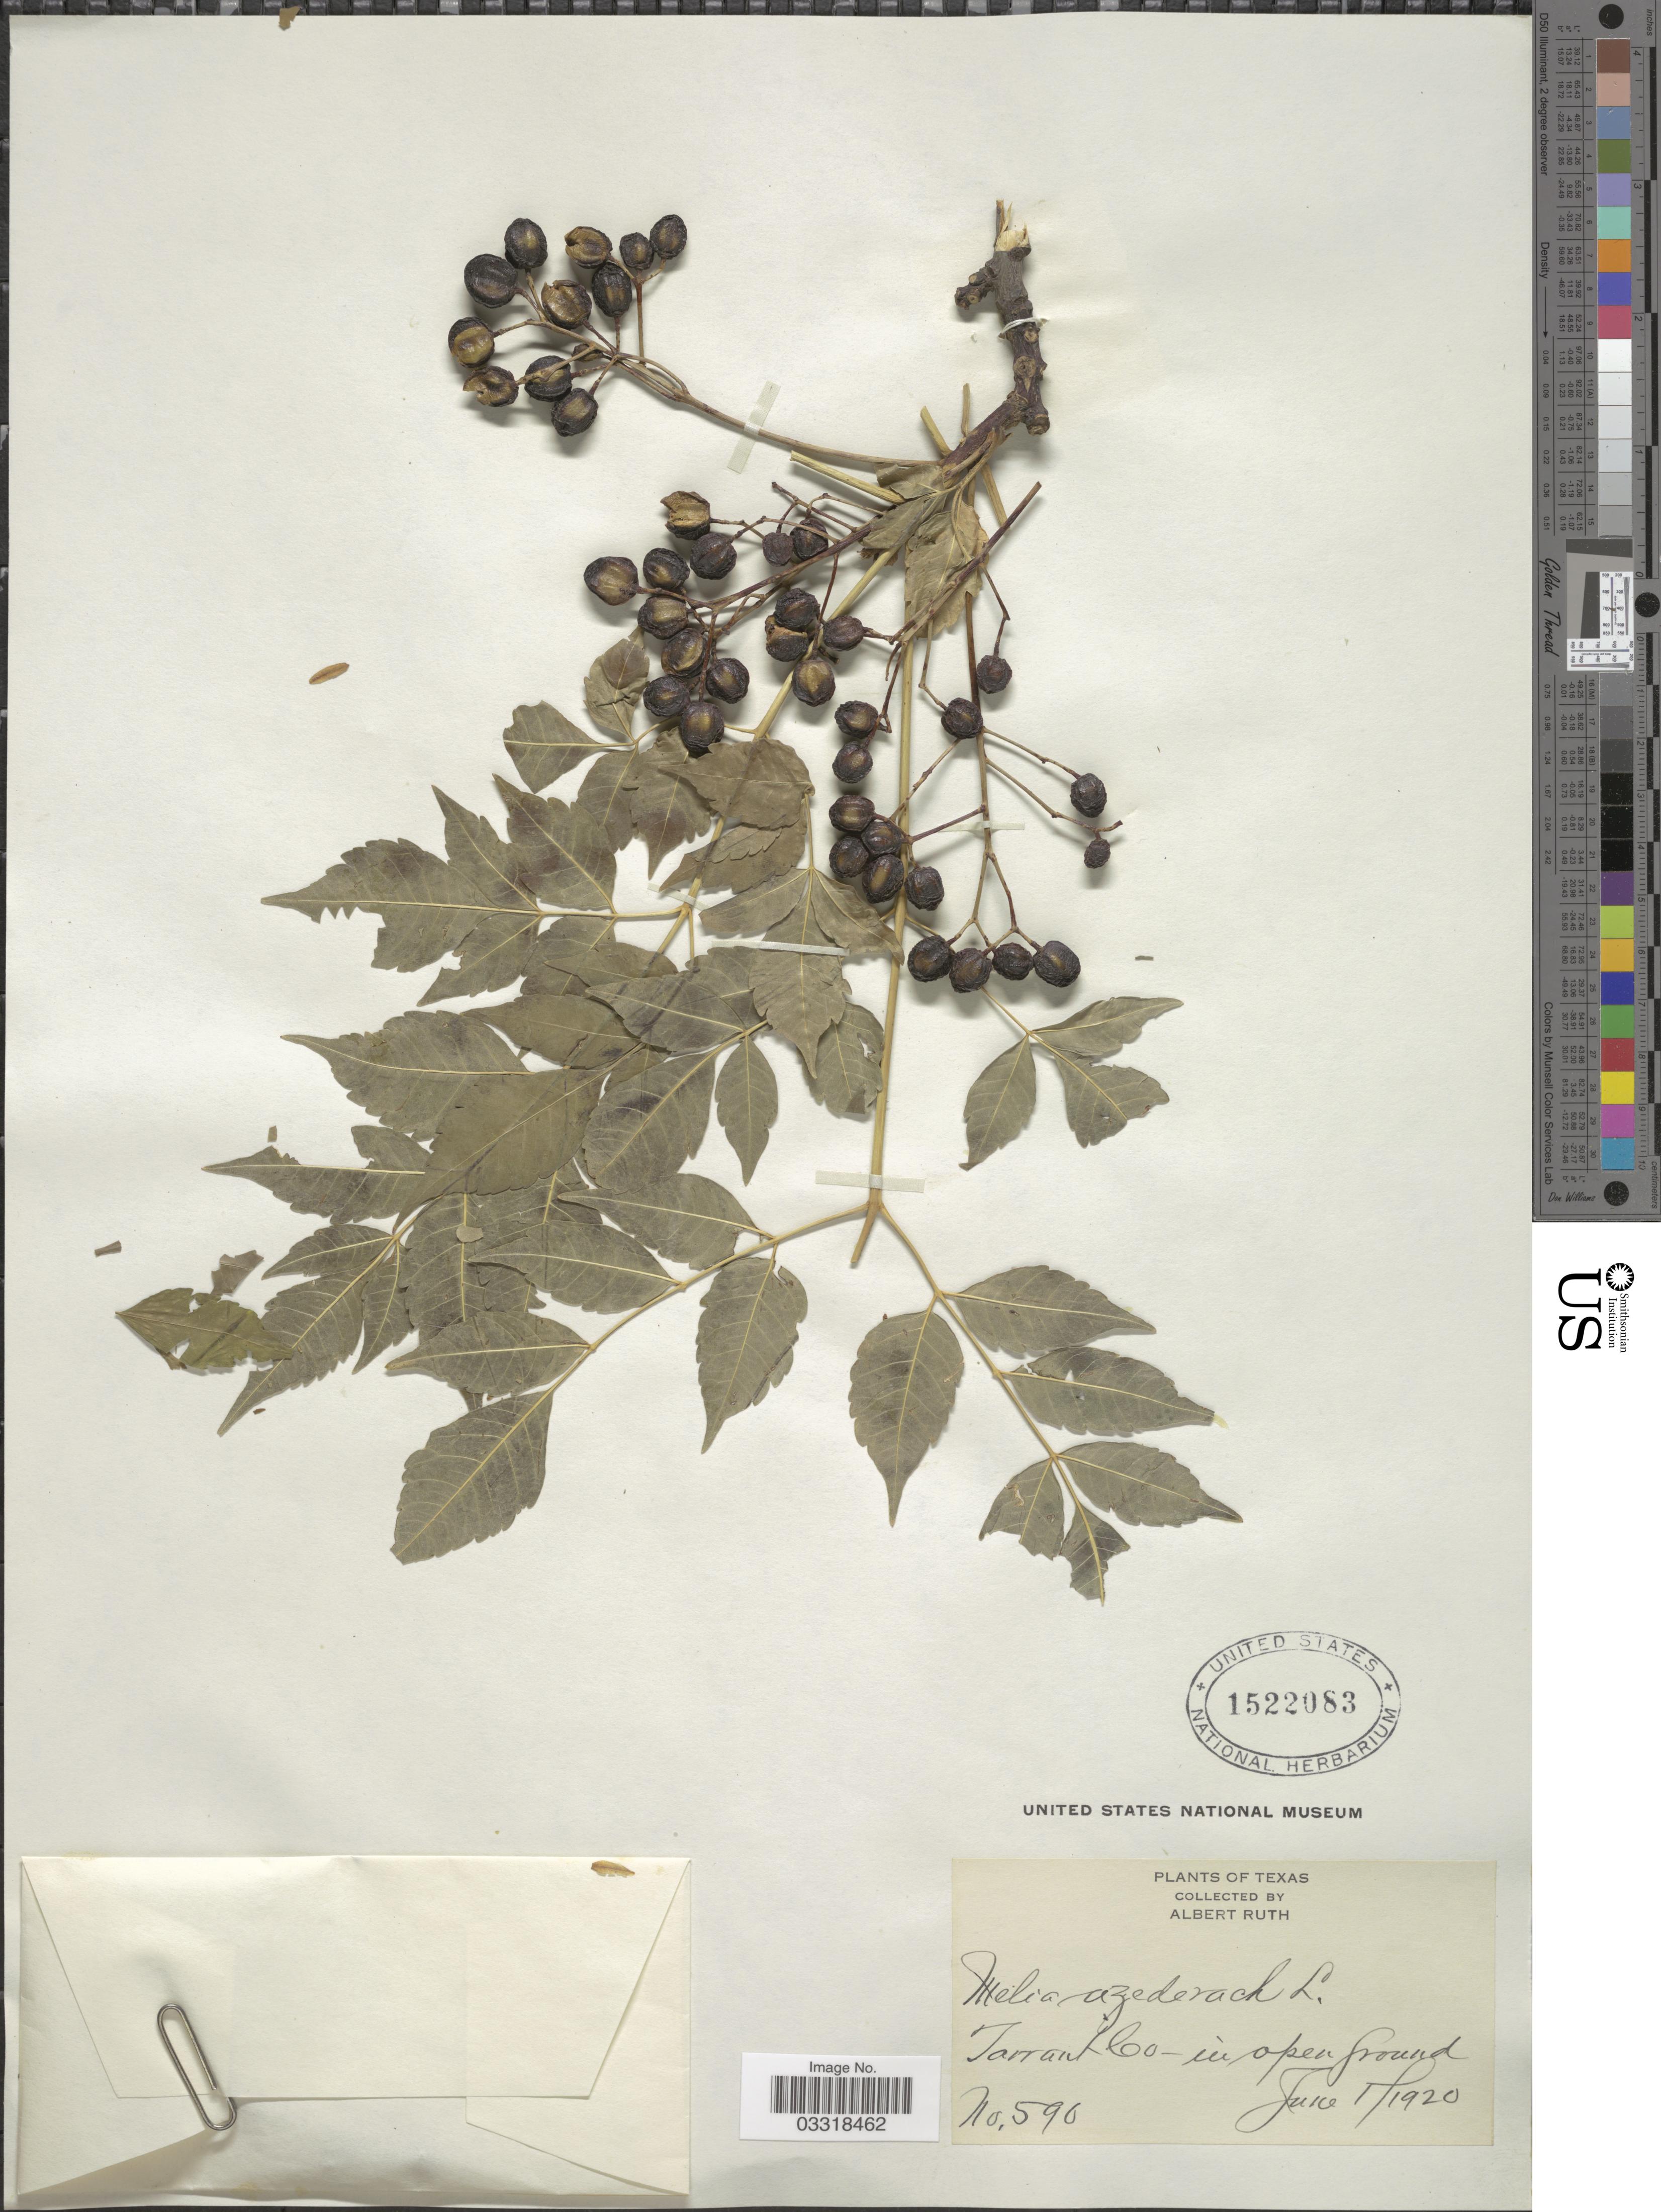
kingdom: Plantae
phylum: Tracheophyta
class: Magnoliopsida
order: Sapindales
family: Meliaceae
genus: Melia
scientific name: Melia azedarach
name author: L.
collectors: A. Ruth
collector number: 590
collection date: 1920-06-01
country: United States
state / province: Texas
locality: Tarrant Co - in open ground.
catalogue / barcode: US 1522083